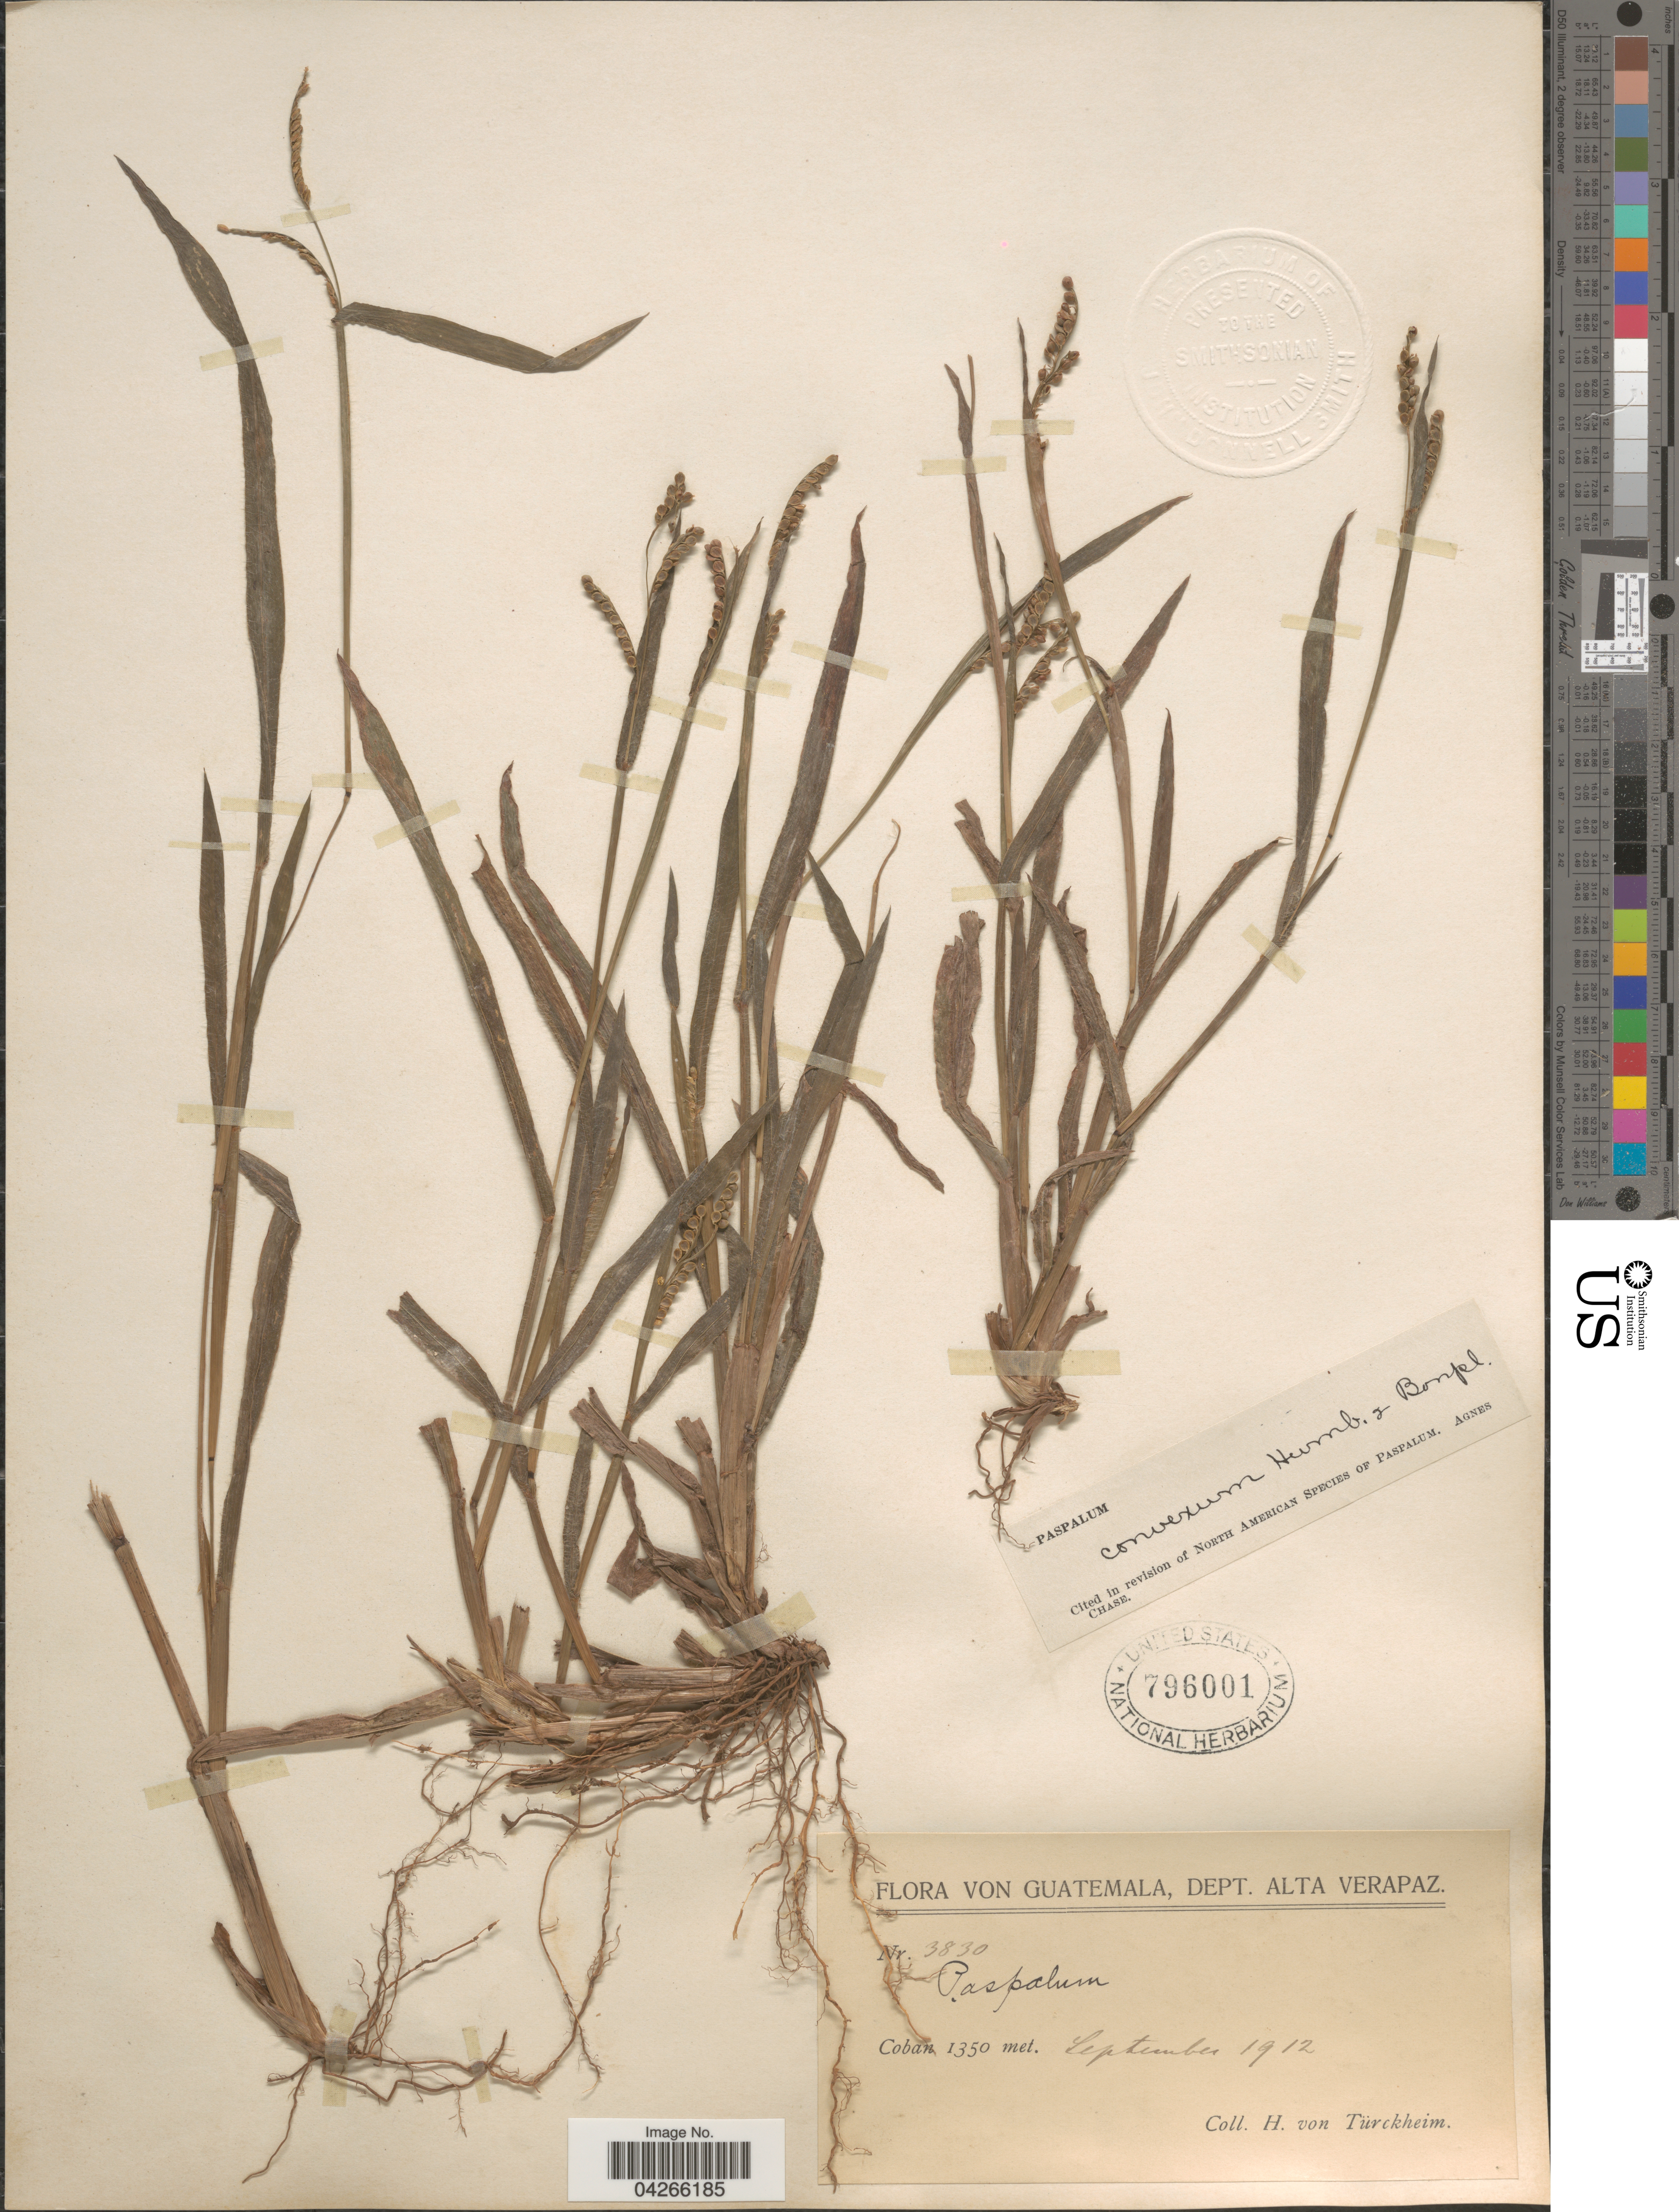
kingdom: Plantae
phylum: Tracheophyta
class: Liliopsida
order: Poales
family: Poaceae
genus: Paspalum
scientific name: Paspalum convexum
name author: Humb. & Bonpl. ex Flüggé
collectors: H. von Türckheim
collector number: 3830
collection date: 1912-09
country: Guatemala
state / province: Alta Verapaz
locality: Dept. Alta Verapaz, Coban.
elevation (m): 1350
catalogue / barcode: US 796001